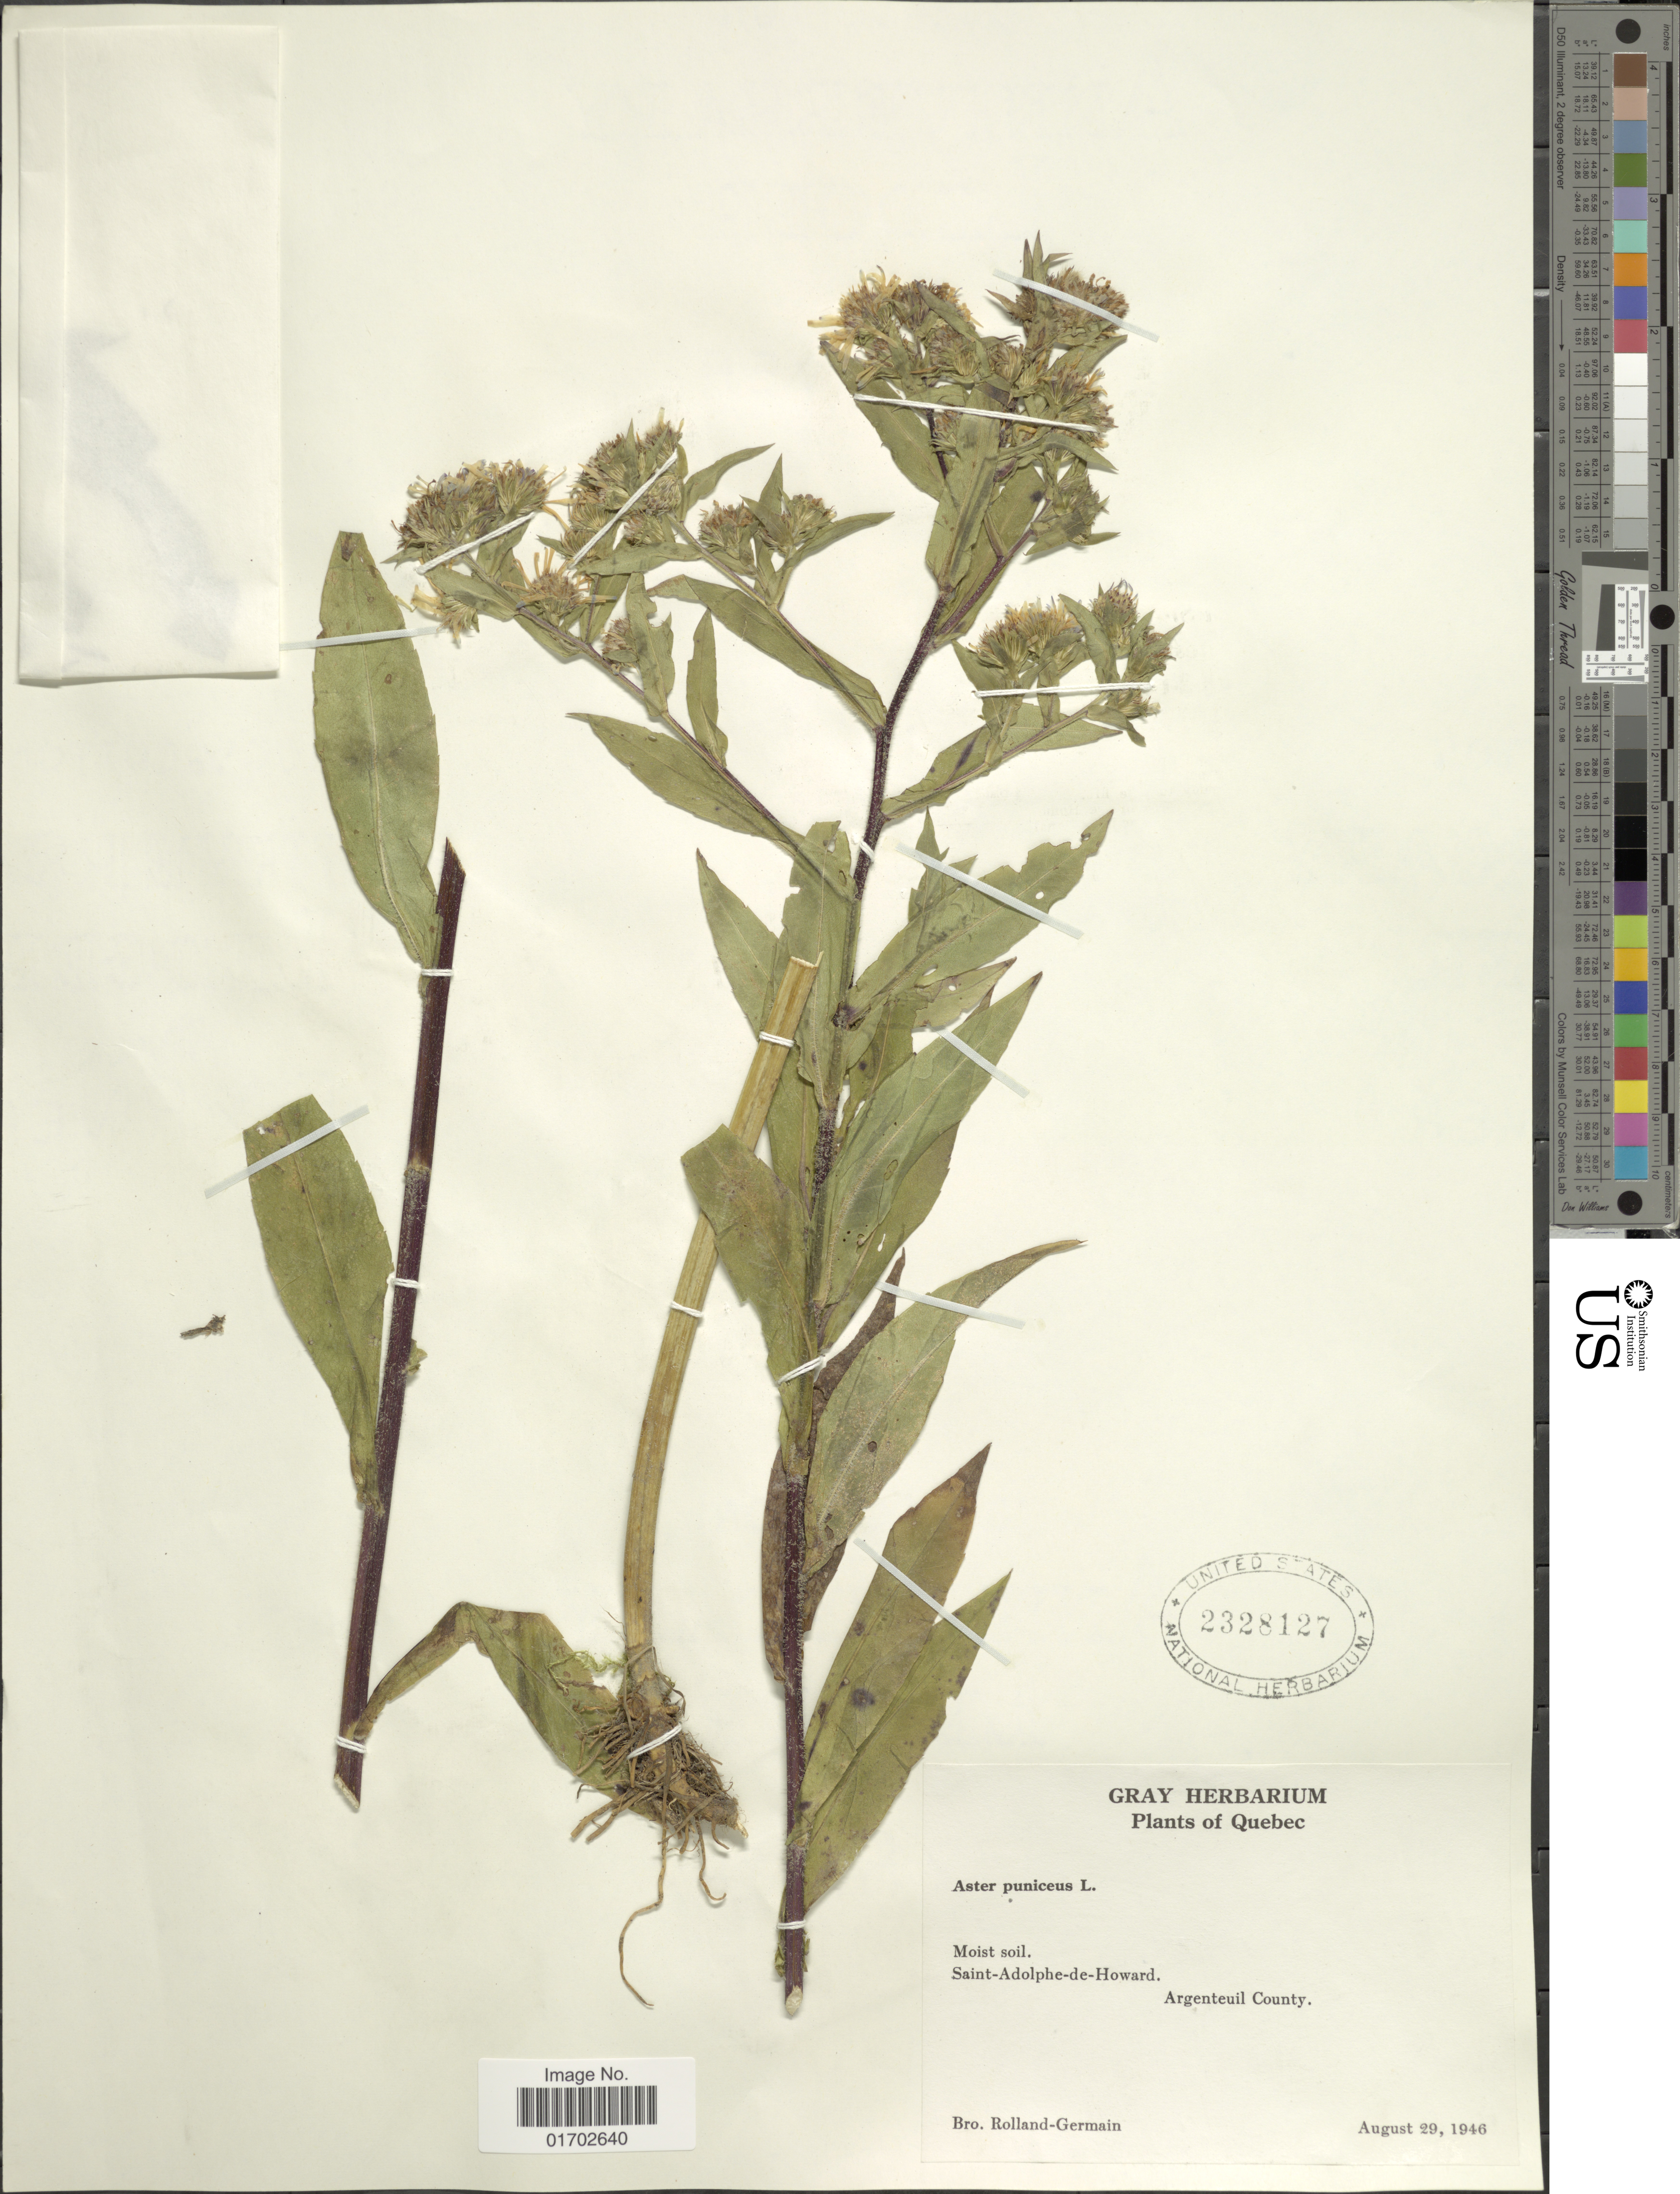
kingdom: Plantae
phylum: Tracheophyta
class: Magnoliopsida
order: Asterales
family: Asteraceae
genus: Symphyotrichum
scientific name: Symphyotrichum puniceum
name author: (L.) Á. Löve & D. Löve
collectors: Rolland-Germain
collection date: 1946-08-29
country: Canada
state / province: Quebec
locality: Moist soil, Saint-Adolphe-de-Howard. Argenteuil County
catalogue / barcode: US 2328127